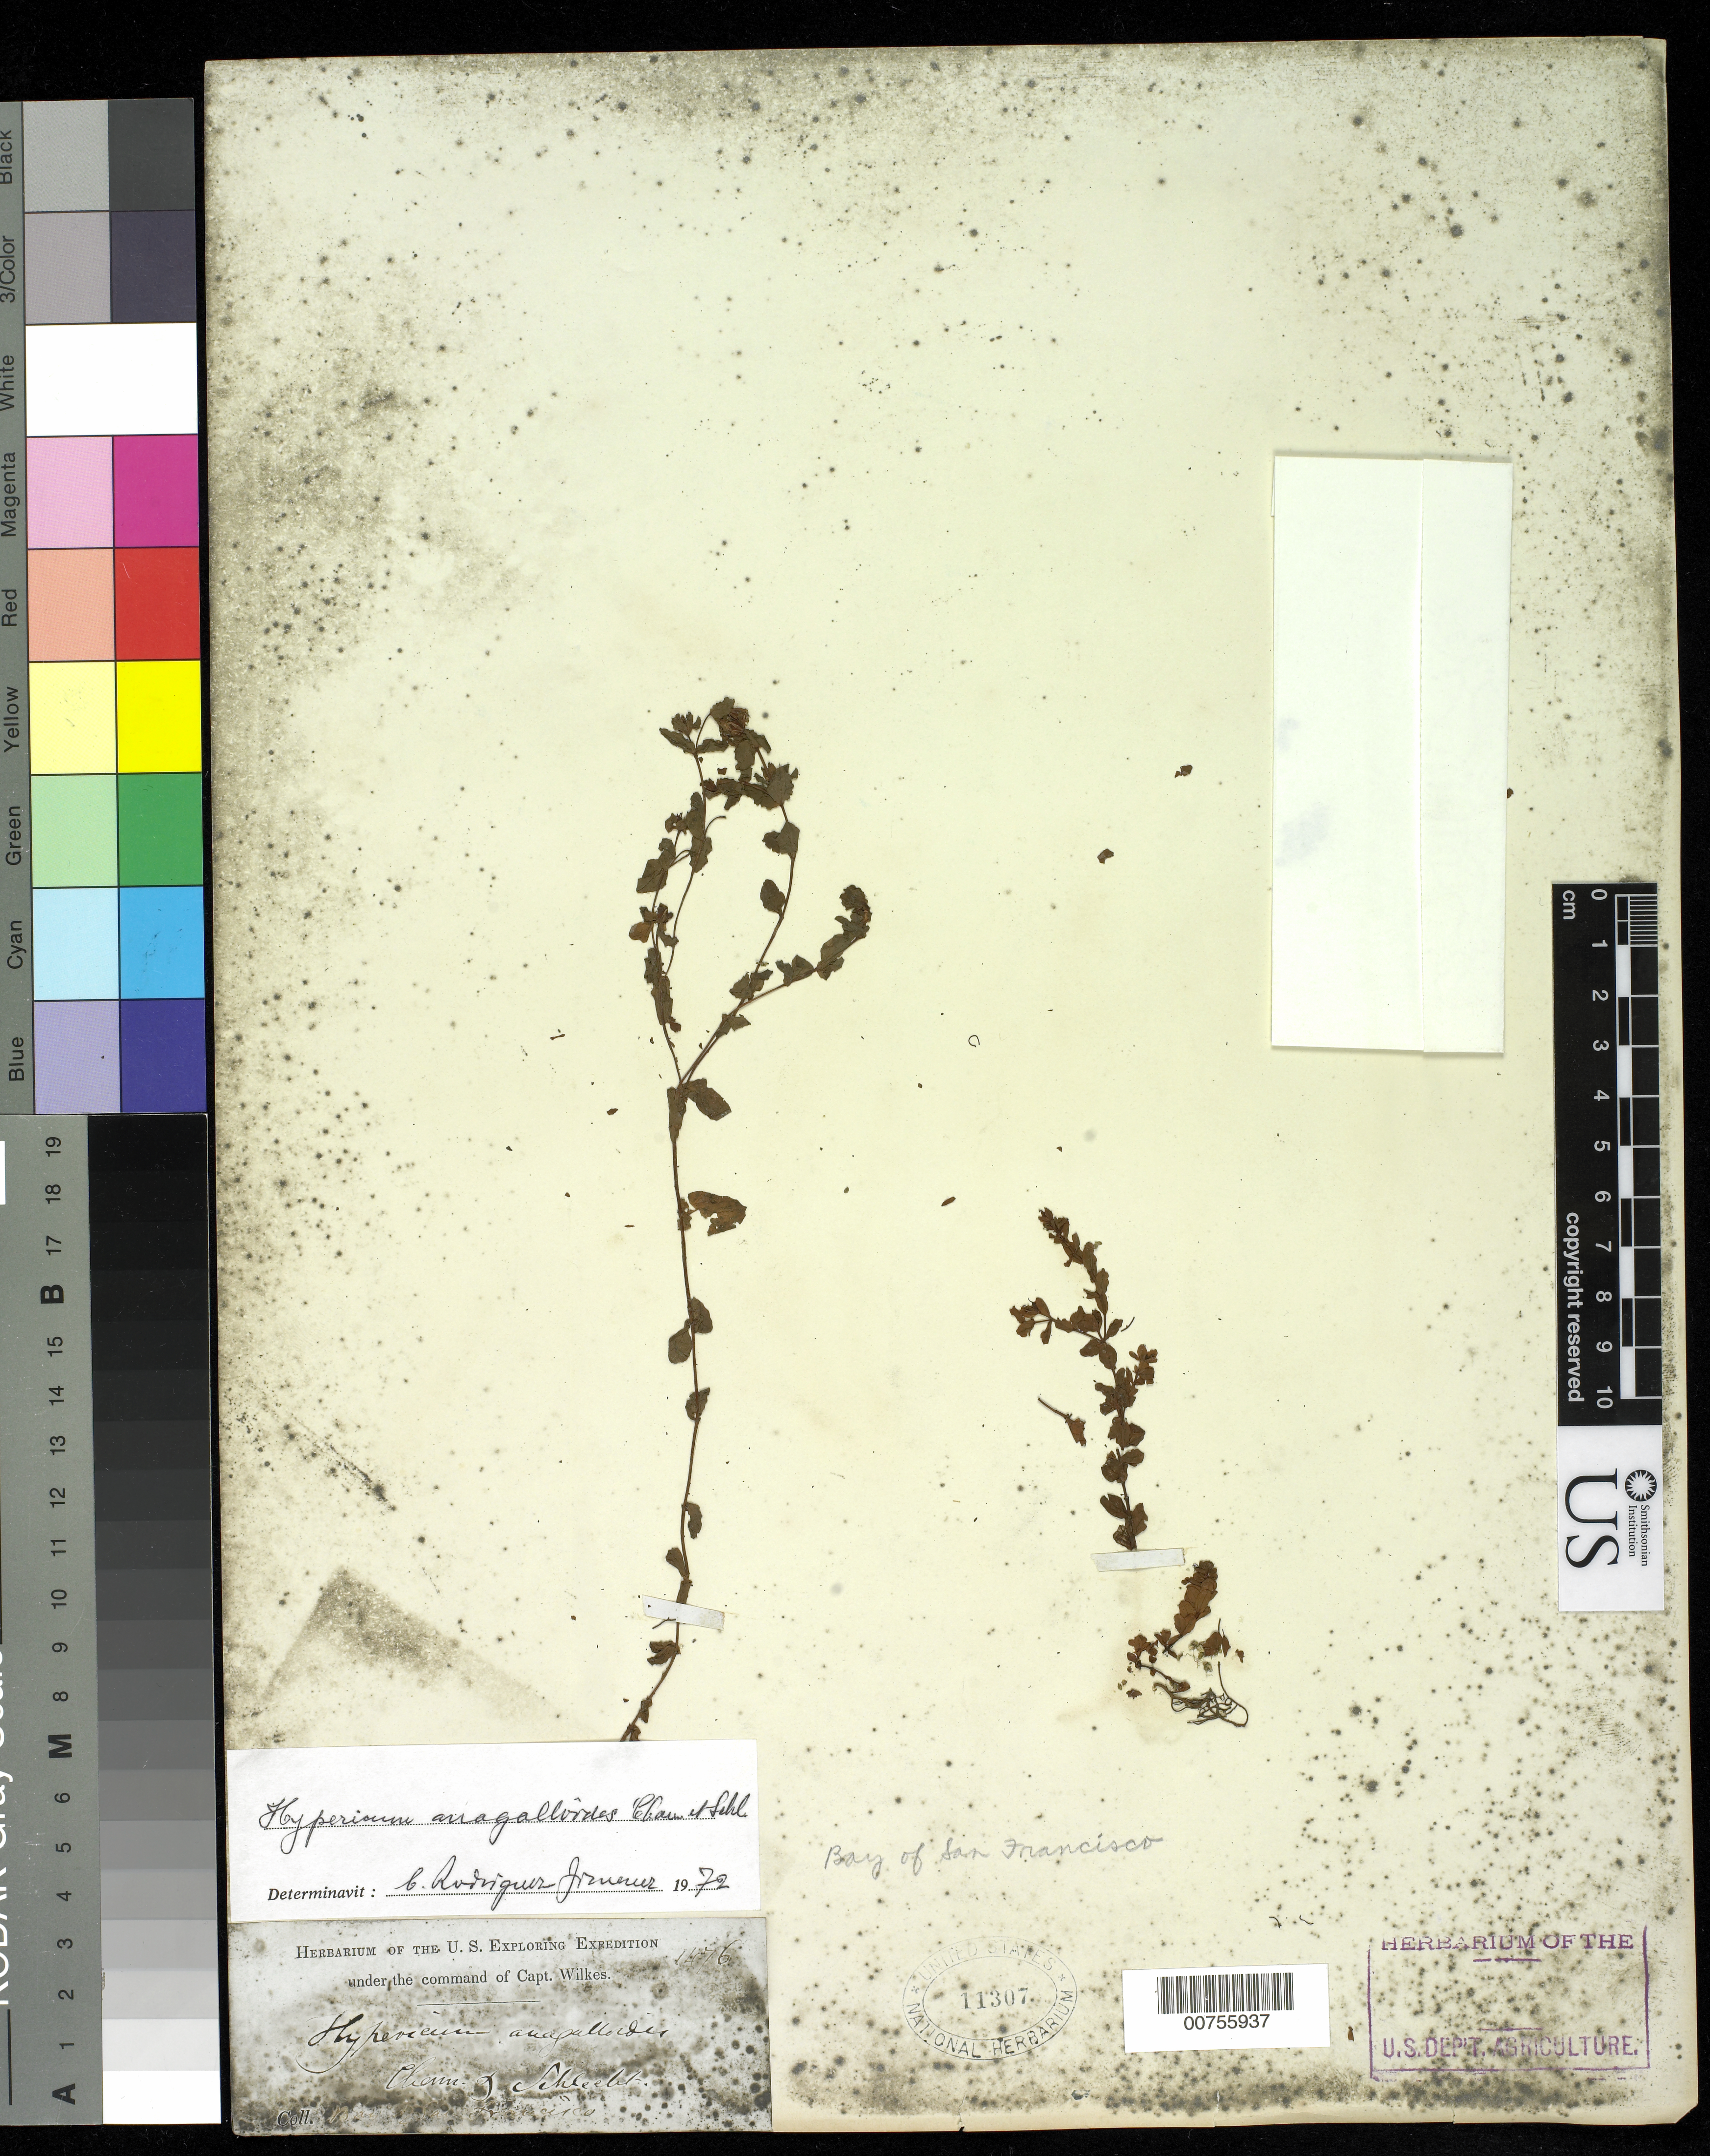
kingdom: Plantae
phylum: Tracheophyta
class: Magnoliopsida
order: Malpighiales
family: Hypericaceae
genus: Hypericum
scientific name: Hypericum anagalloides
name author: Cham. & Schltdl.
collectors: Wilkes Explor. Exped.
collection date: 1838/1842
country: United States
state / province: California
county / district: San Francisco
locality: Bay of San Francisco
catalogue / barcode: US 11307